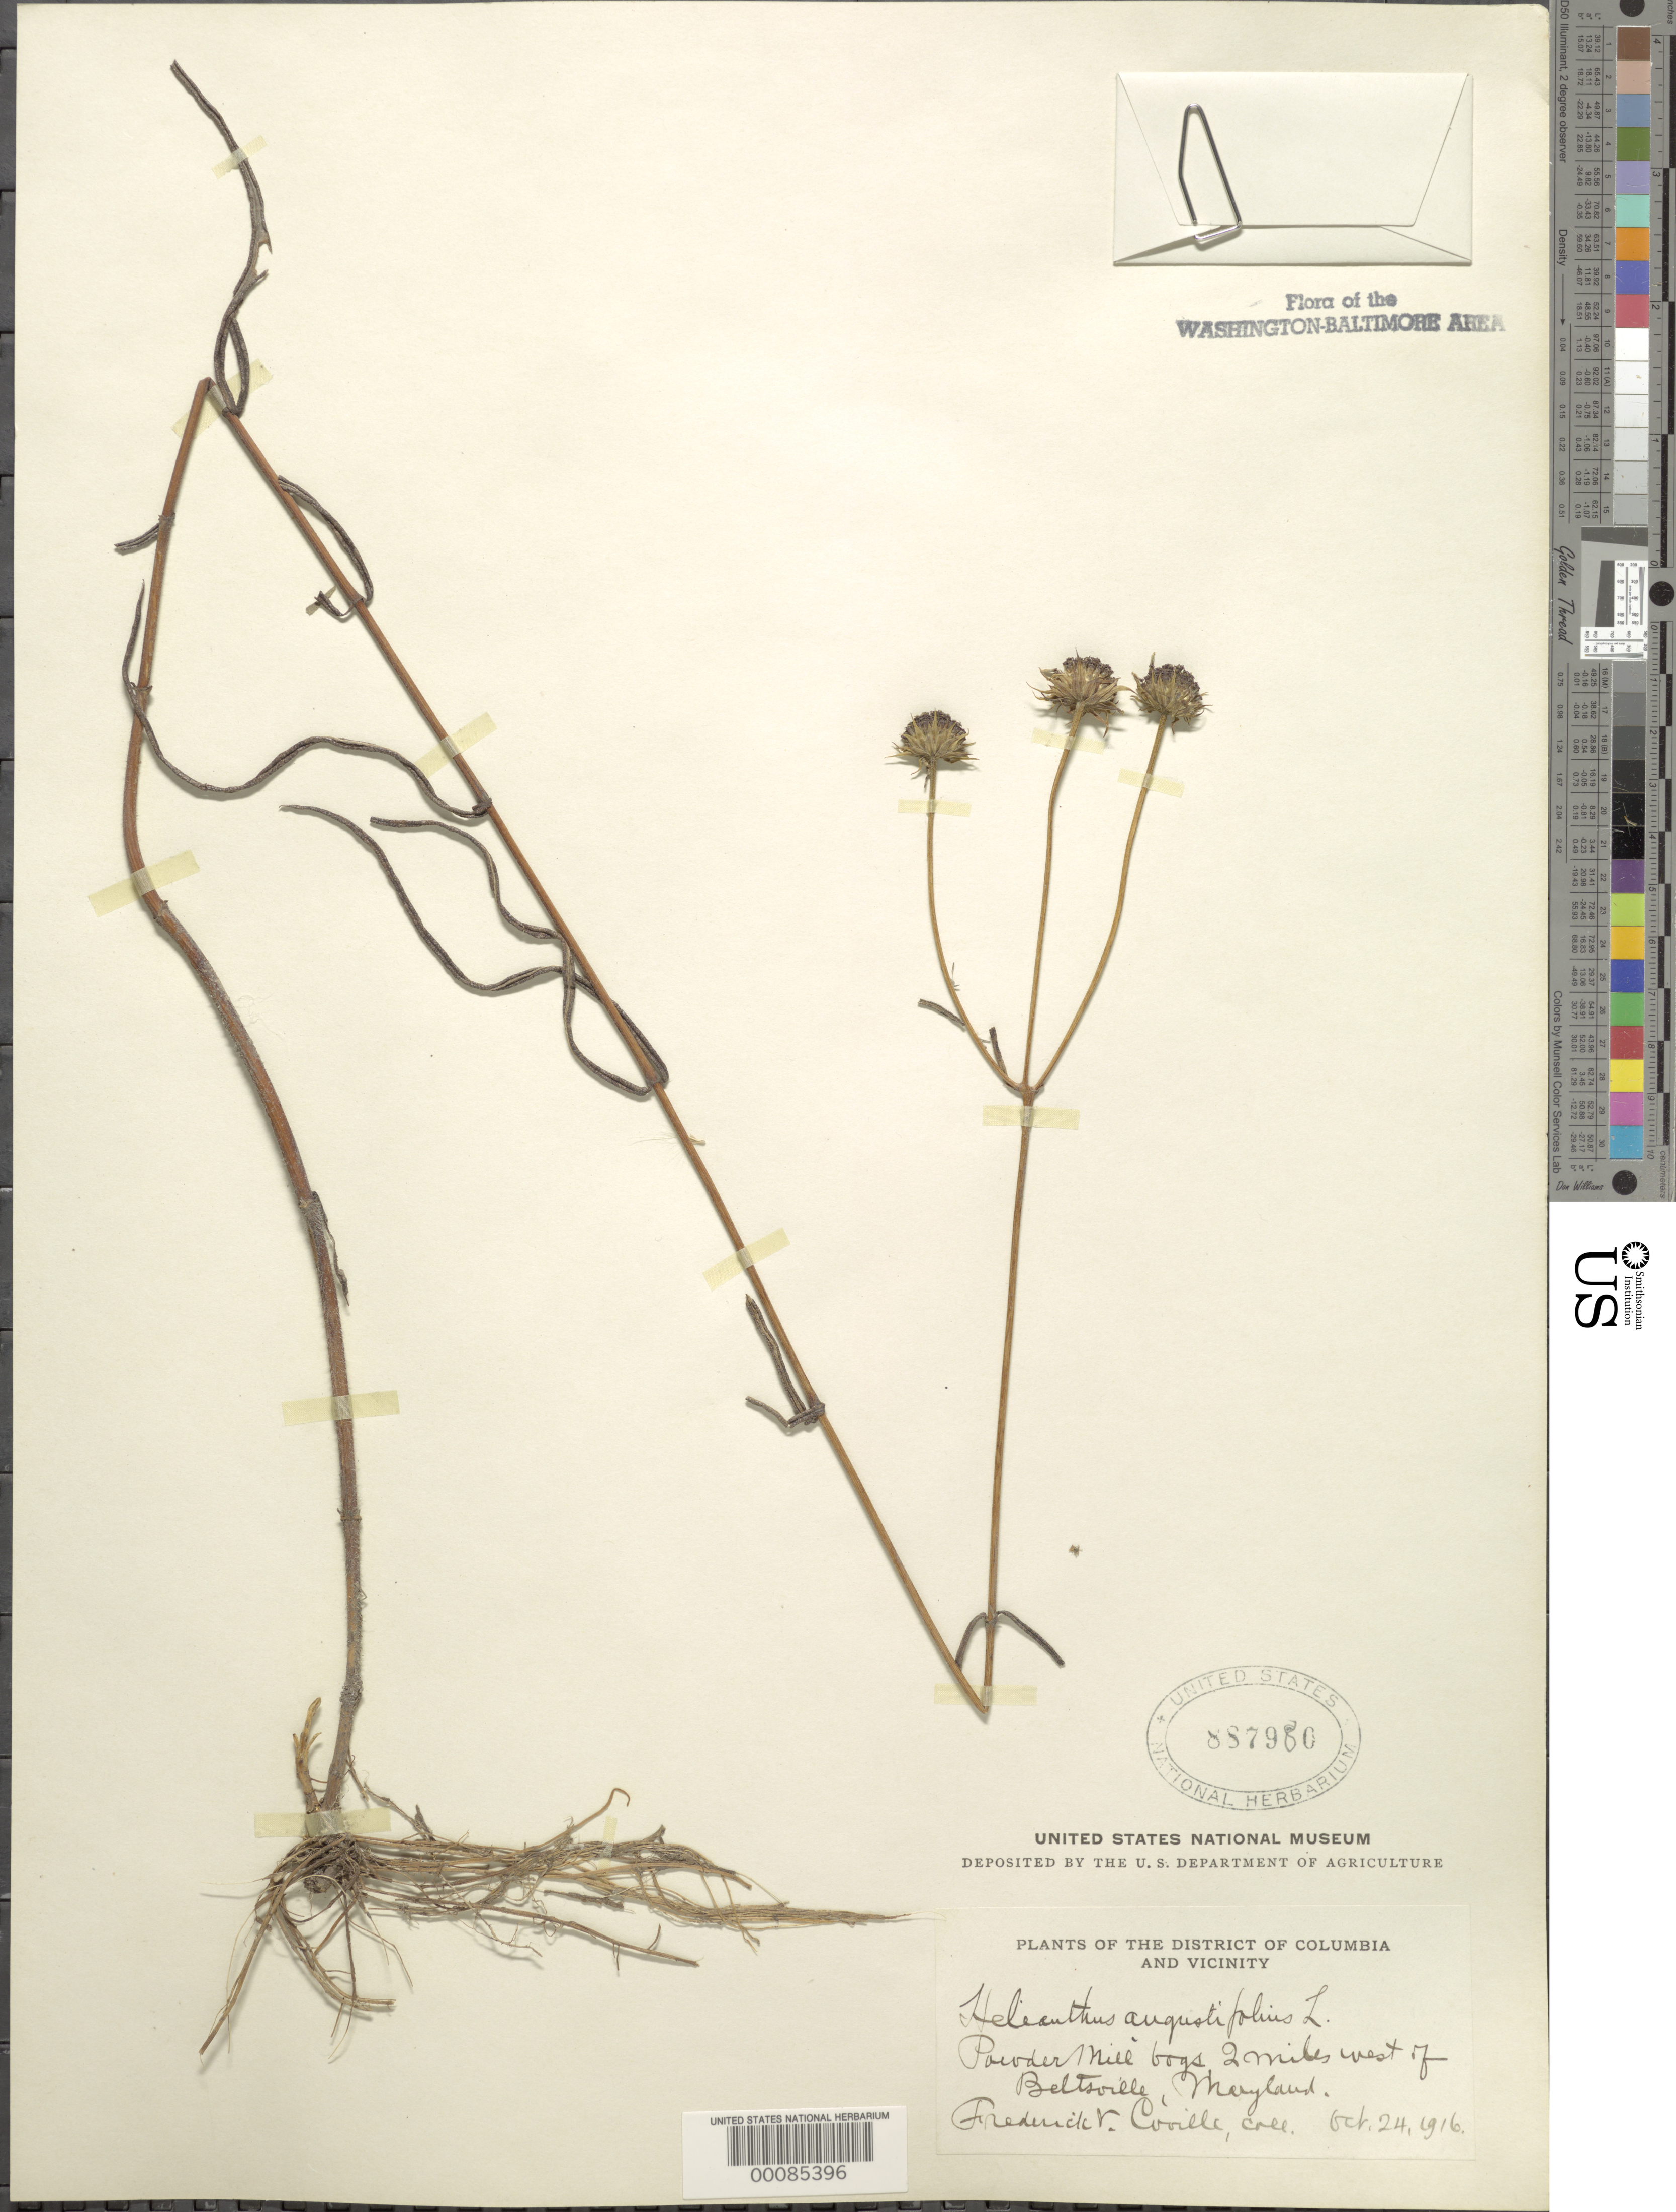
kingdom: Plantae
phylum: Tracheophyta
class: Magnoliopsida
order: Asterales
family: Asteraceae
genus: Helianthus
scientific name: Helianthus angustifolius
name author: L.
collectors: F. V. Coville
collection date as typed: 24 Oct 1916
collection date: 1916-10-24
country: United States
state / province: Maryland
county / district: Prince George's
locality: Powdermill Bogs, Beltsville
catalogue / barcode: US 887980